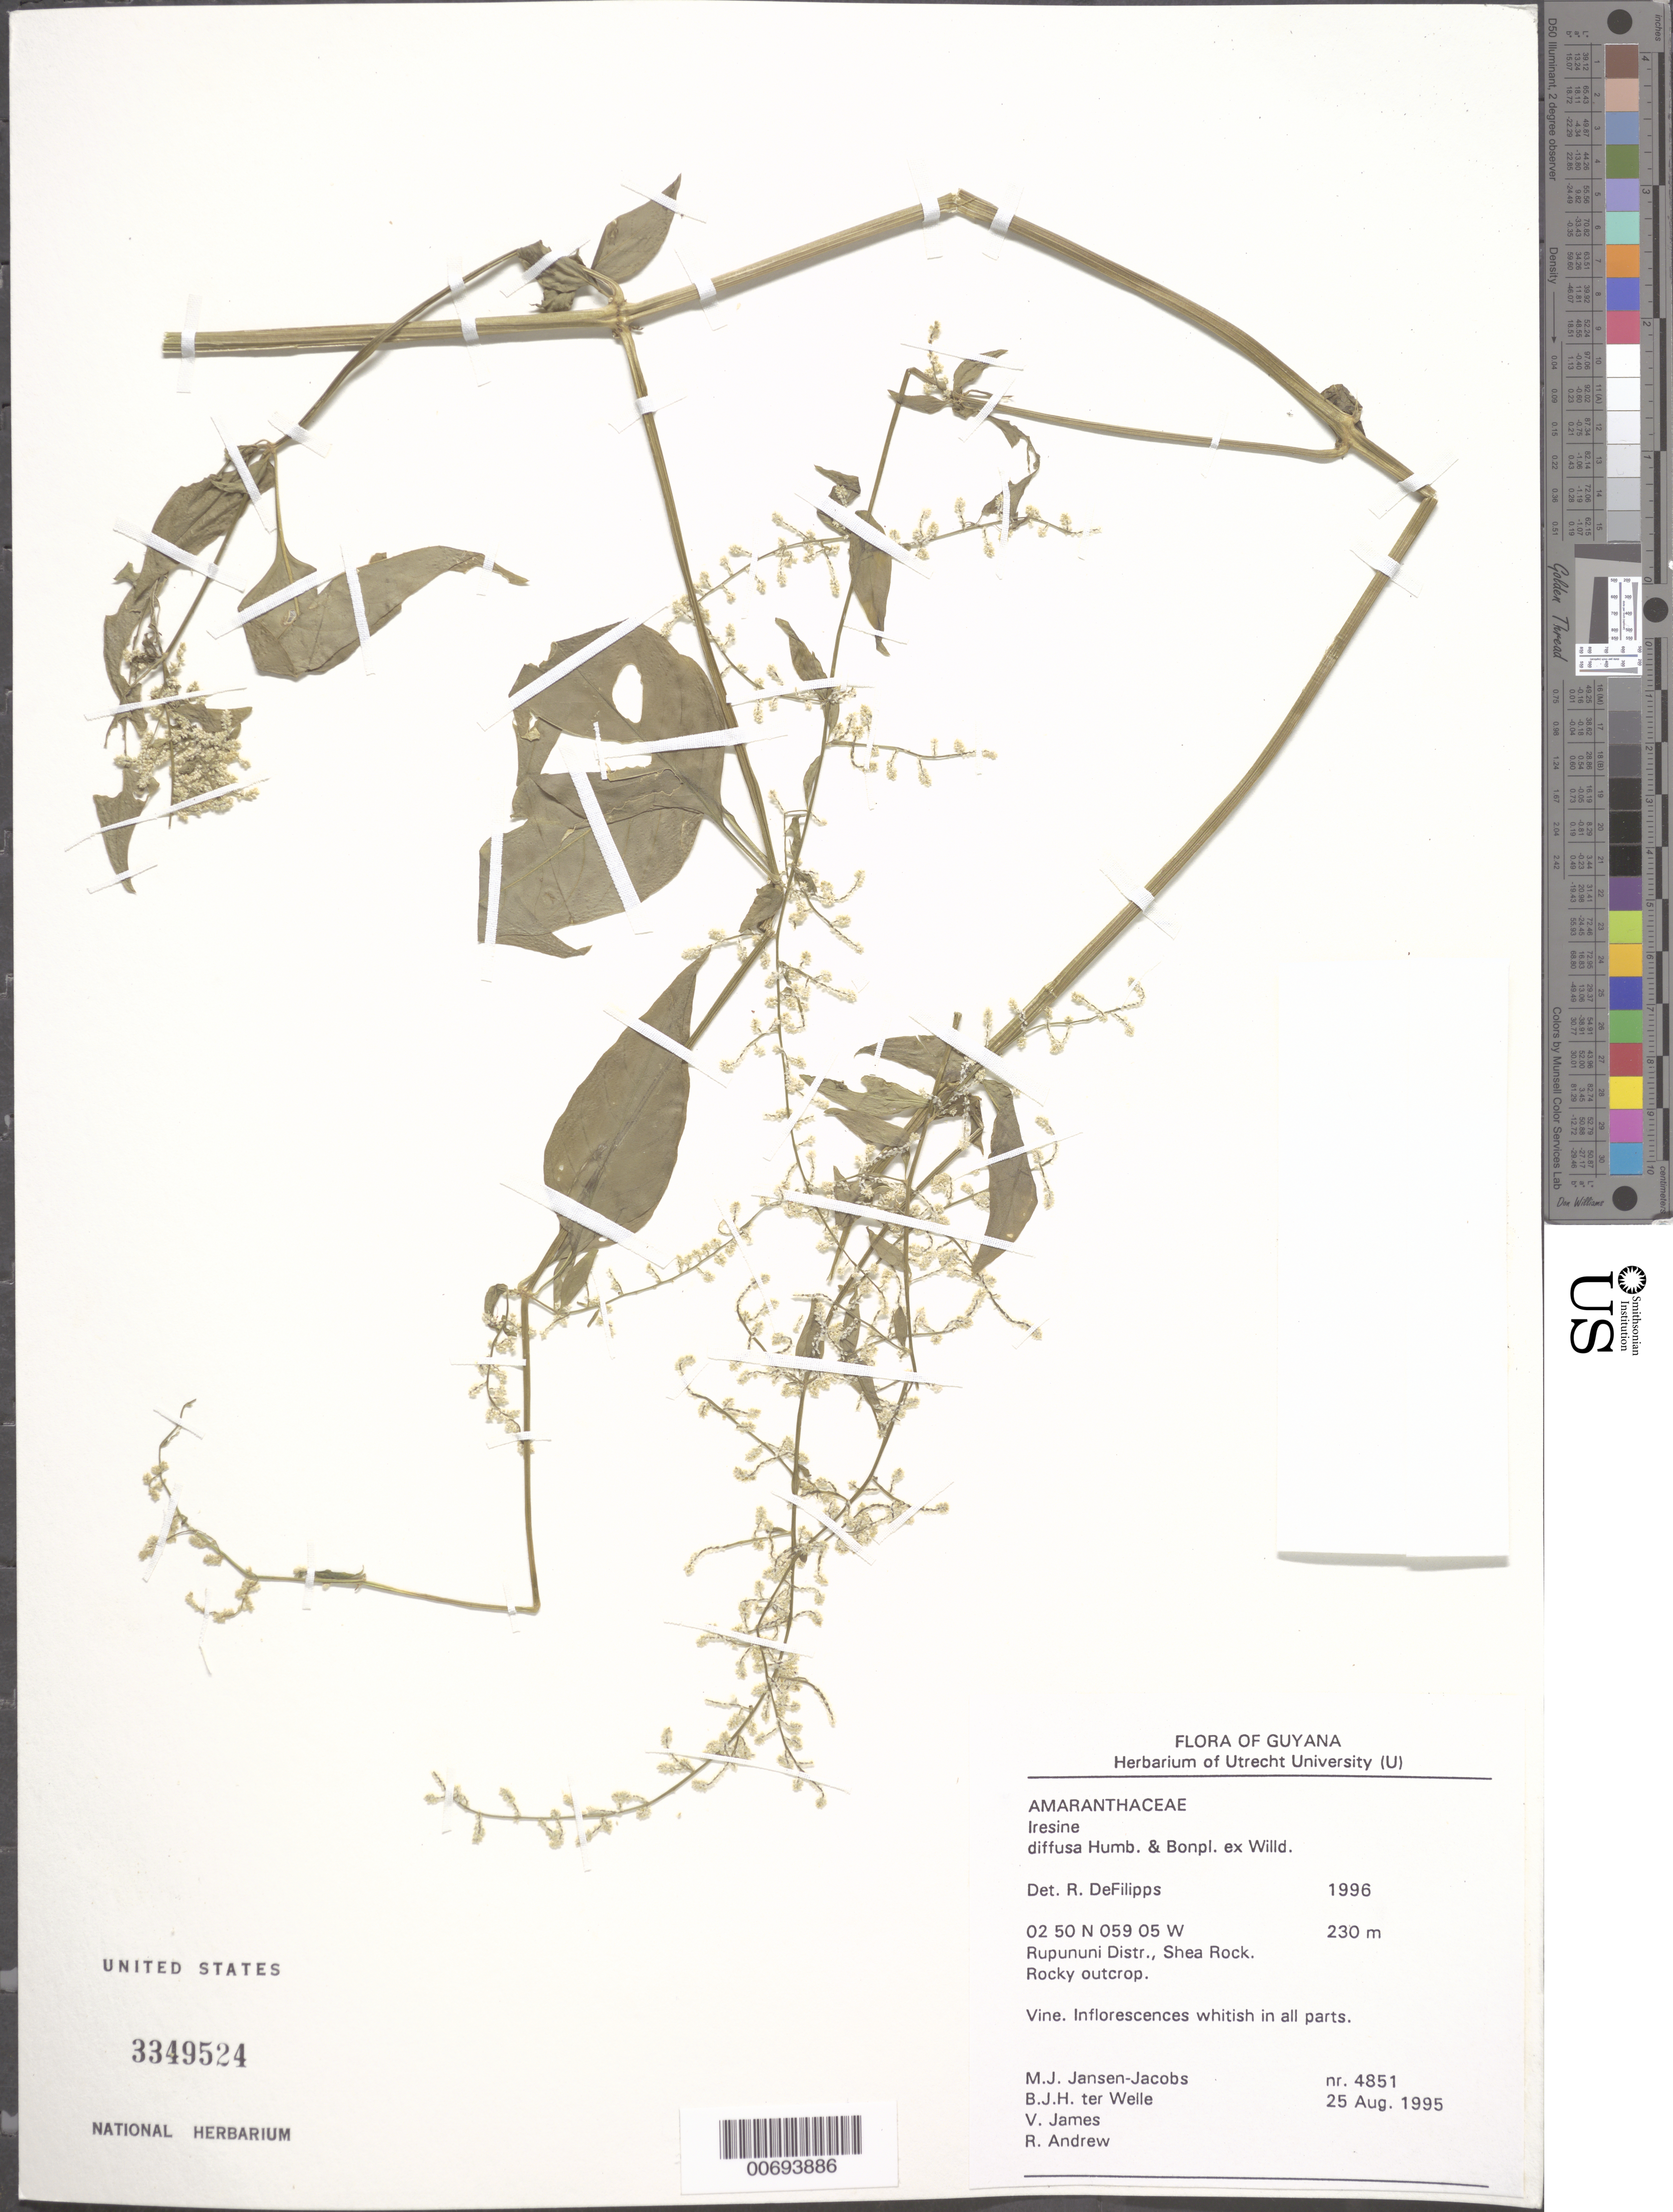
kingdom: Plantae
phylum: Tracheophyta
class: Magnoliopsida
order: Caryophyllales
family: Amaranthaceae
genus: Iresine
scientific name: Iresine diffusa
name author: Humb. & Bonpl. ex Willd.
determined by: DeFilipps, R. A.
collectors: M. J. Jansen-Jacobs, B. Welle, V. James & R. Andrew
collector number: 4851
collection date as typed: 25-Aug-95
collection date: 1995-08-25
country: Guyana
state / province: U. Takutu-U. Essequibo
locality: Shea Rock, Rupununi Dist.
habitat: Rocky outcrop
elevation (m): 230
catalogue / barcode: US 3349524